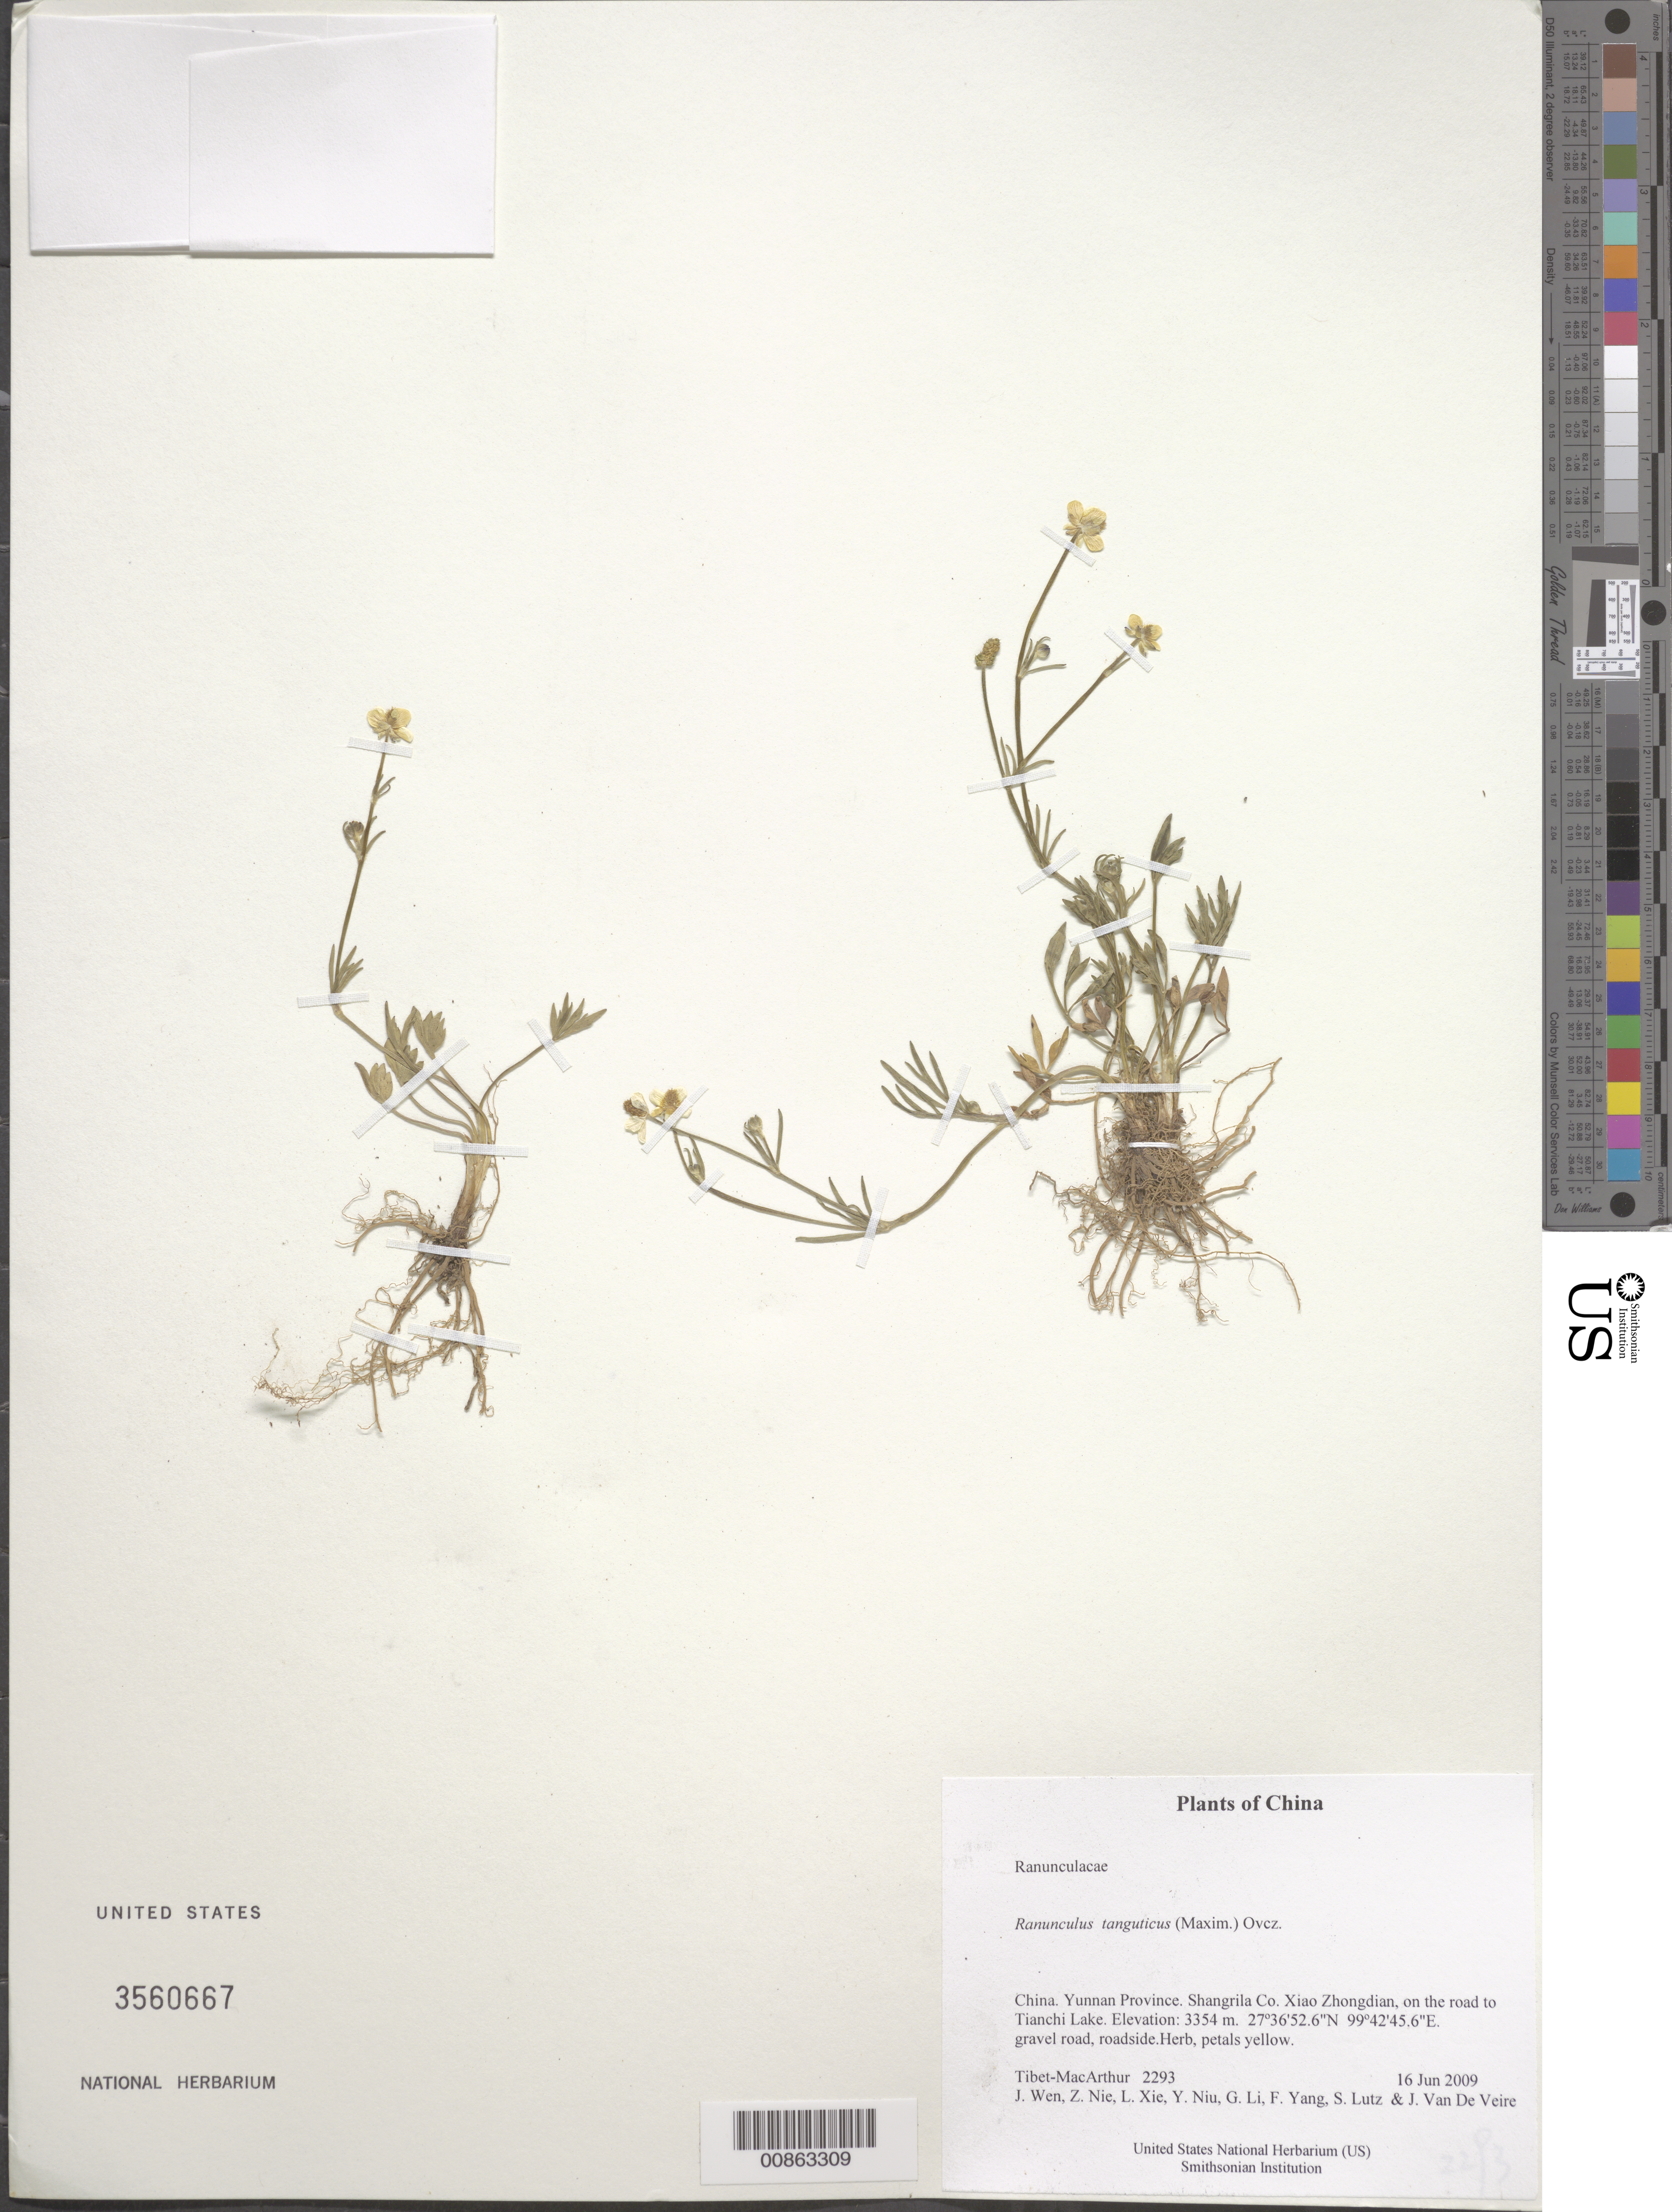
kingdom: Plantae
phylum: Tracheophyta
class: Magnoliopsida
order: Ranunculales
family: Ranunculaceae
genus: Ranunculus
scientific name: Ranunculus tanguticus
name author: (Maxim.) Ovcz.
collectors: Tibet-MacArthur, J. Wen, Z. Nie, L. Xie & et al.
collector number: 2293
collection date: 2009-06-16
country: China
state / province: Yunnan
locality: Shangrila Co. Xiao Zhongdian, on the road Tianchi Lake.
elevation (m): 3354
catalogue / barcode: US 3560667